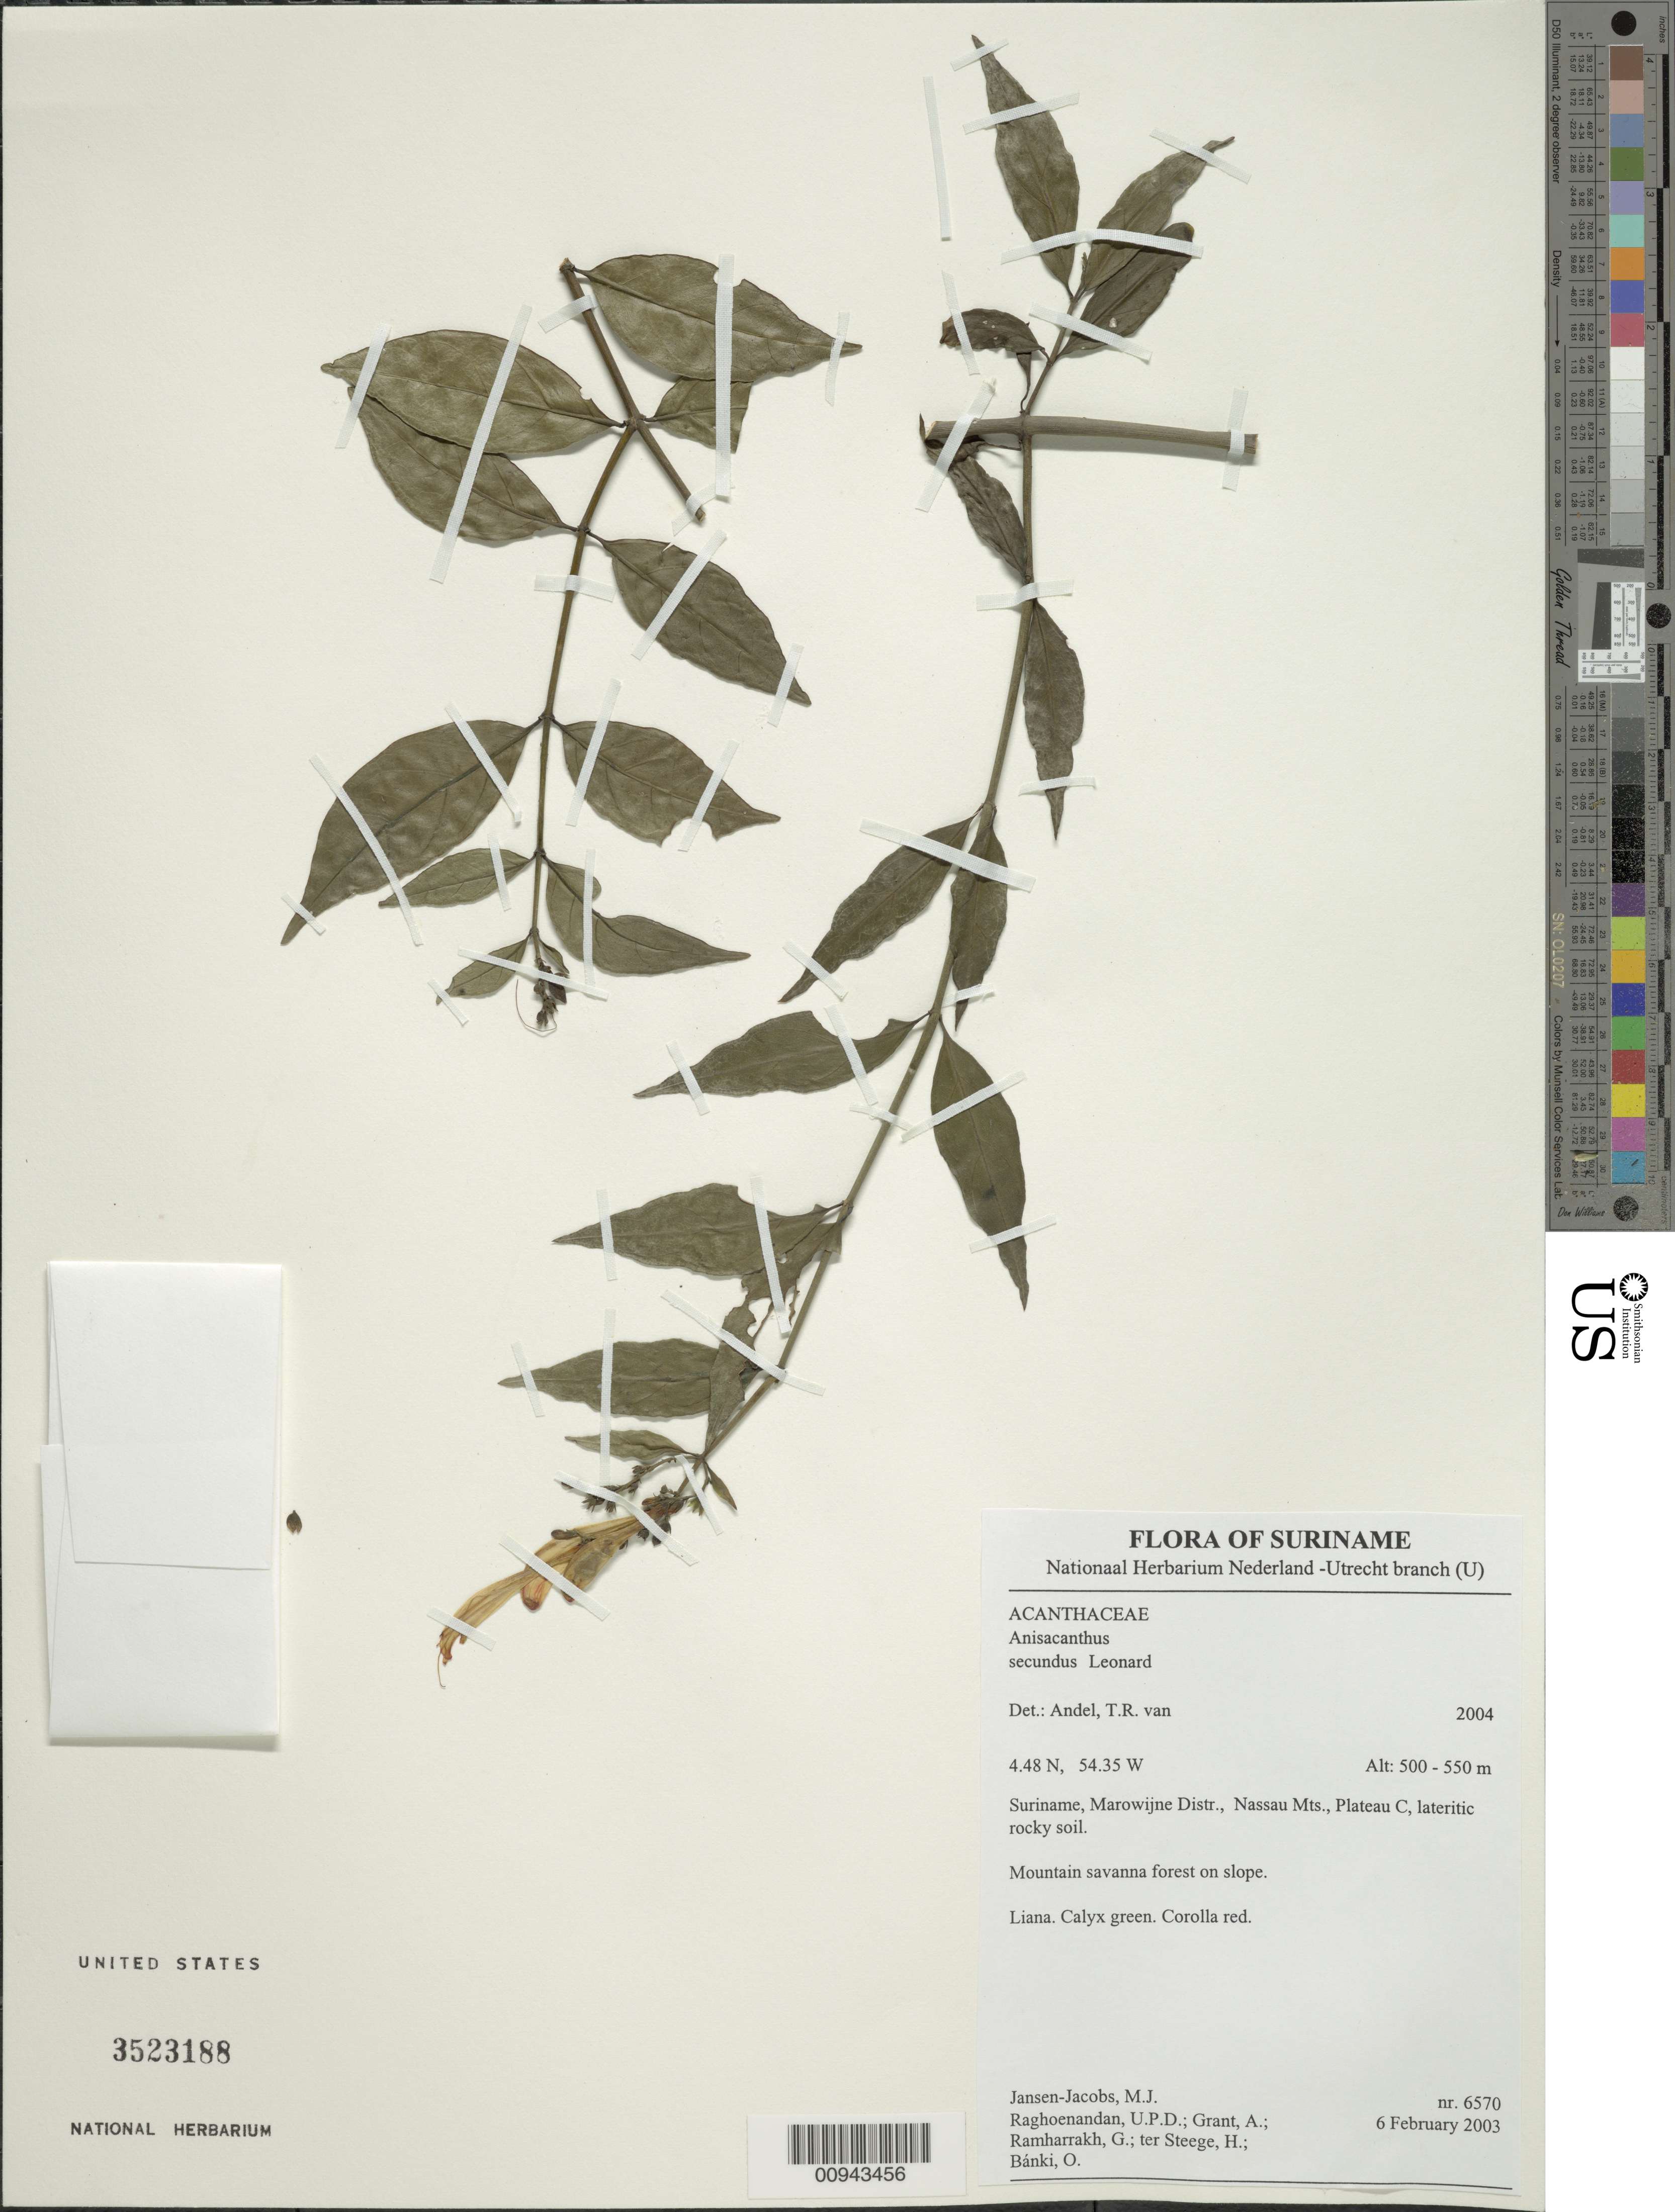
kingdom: Plantae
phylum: Tracheophyta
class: Magnoliopsida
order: Lamiales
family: Acanthaceae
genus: Anisacanthus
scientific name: Anisacanthus secundus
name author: Leonard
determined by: Andel, Tinde R. van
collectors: M. J. Jansen-Jacobs, U. Raghoenandan, A. Grant, G. Ramharrakh, H. ter Steege & O. Bánki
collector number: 6570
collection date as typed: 6-Feb-03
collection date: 2003-02-06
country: Suriname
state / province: Marowijne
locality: Nassau Mts., Plateau C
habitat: Lateritic rocky soil. Mountain savanna forest on slope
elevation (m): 500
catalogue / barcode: US 3523188